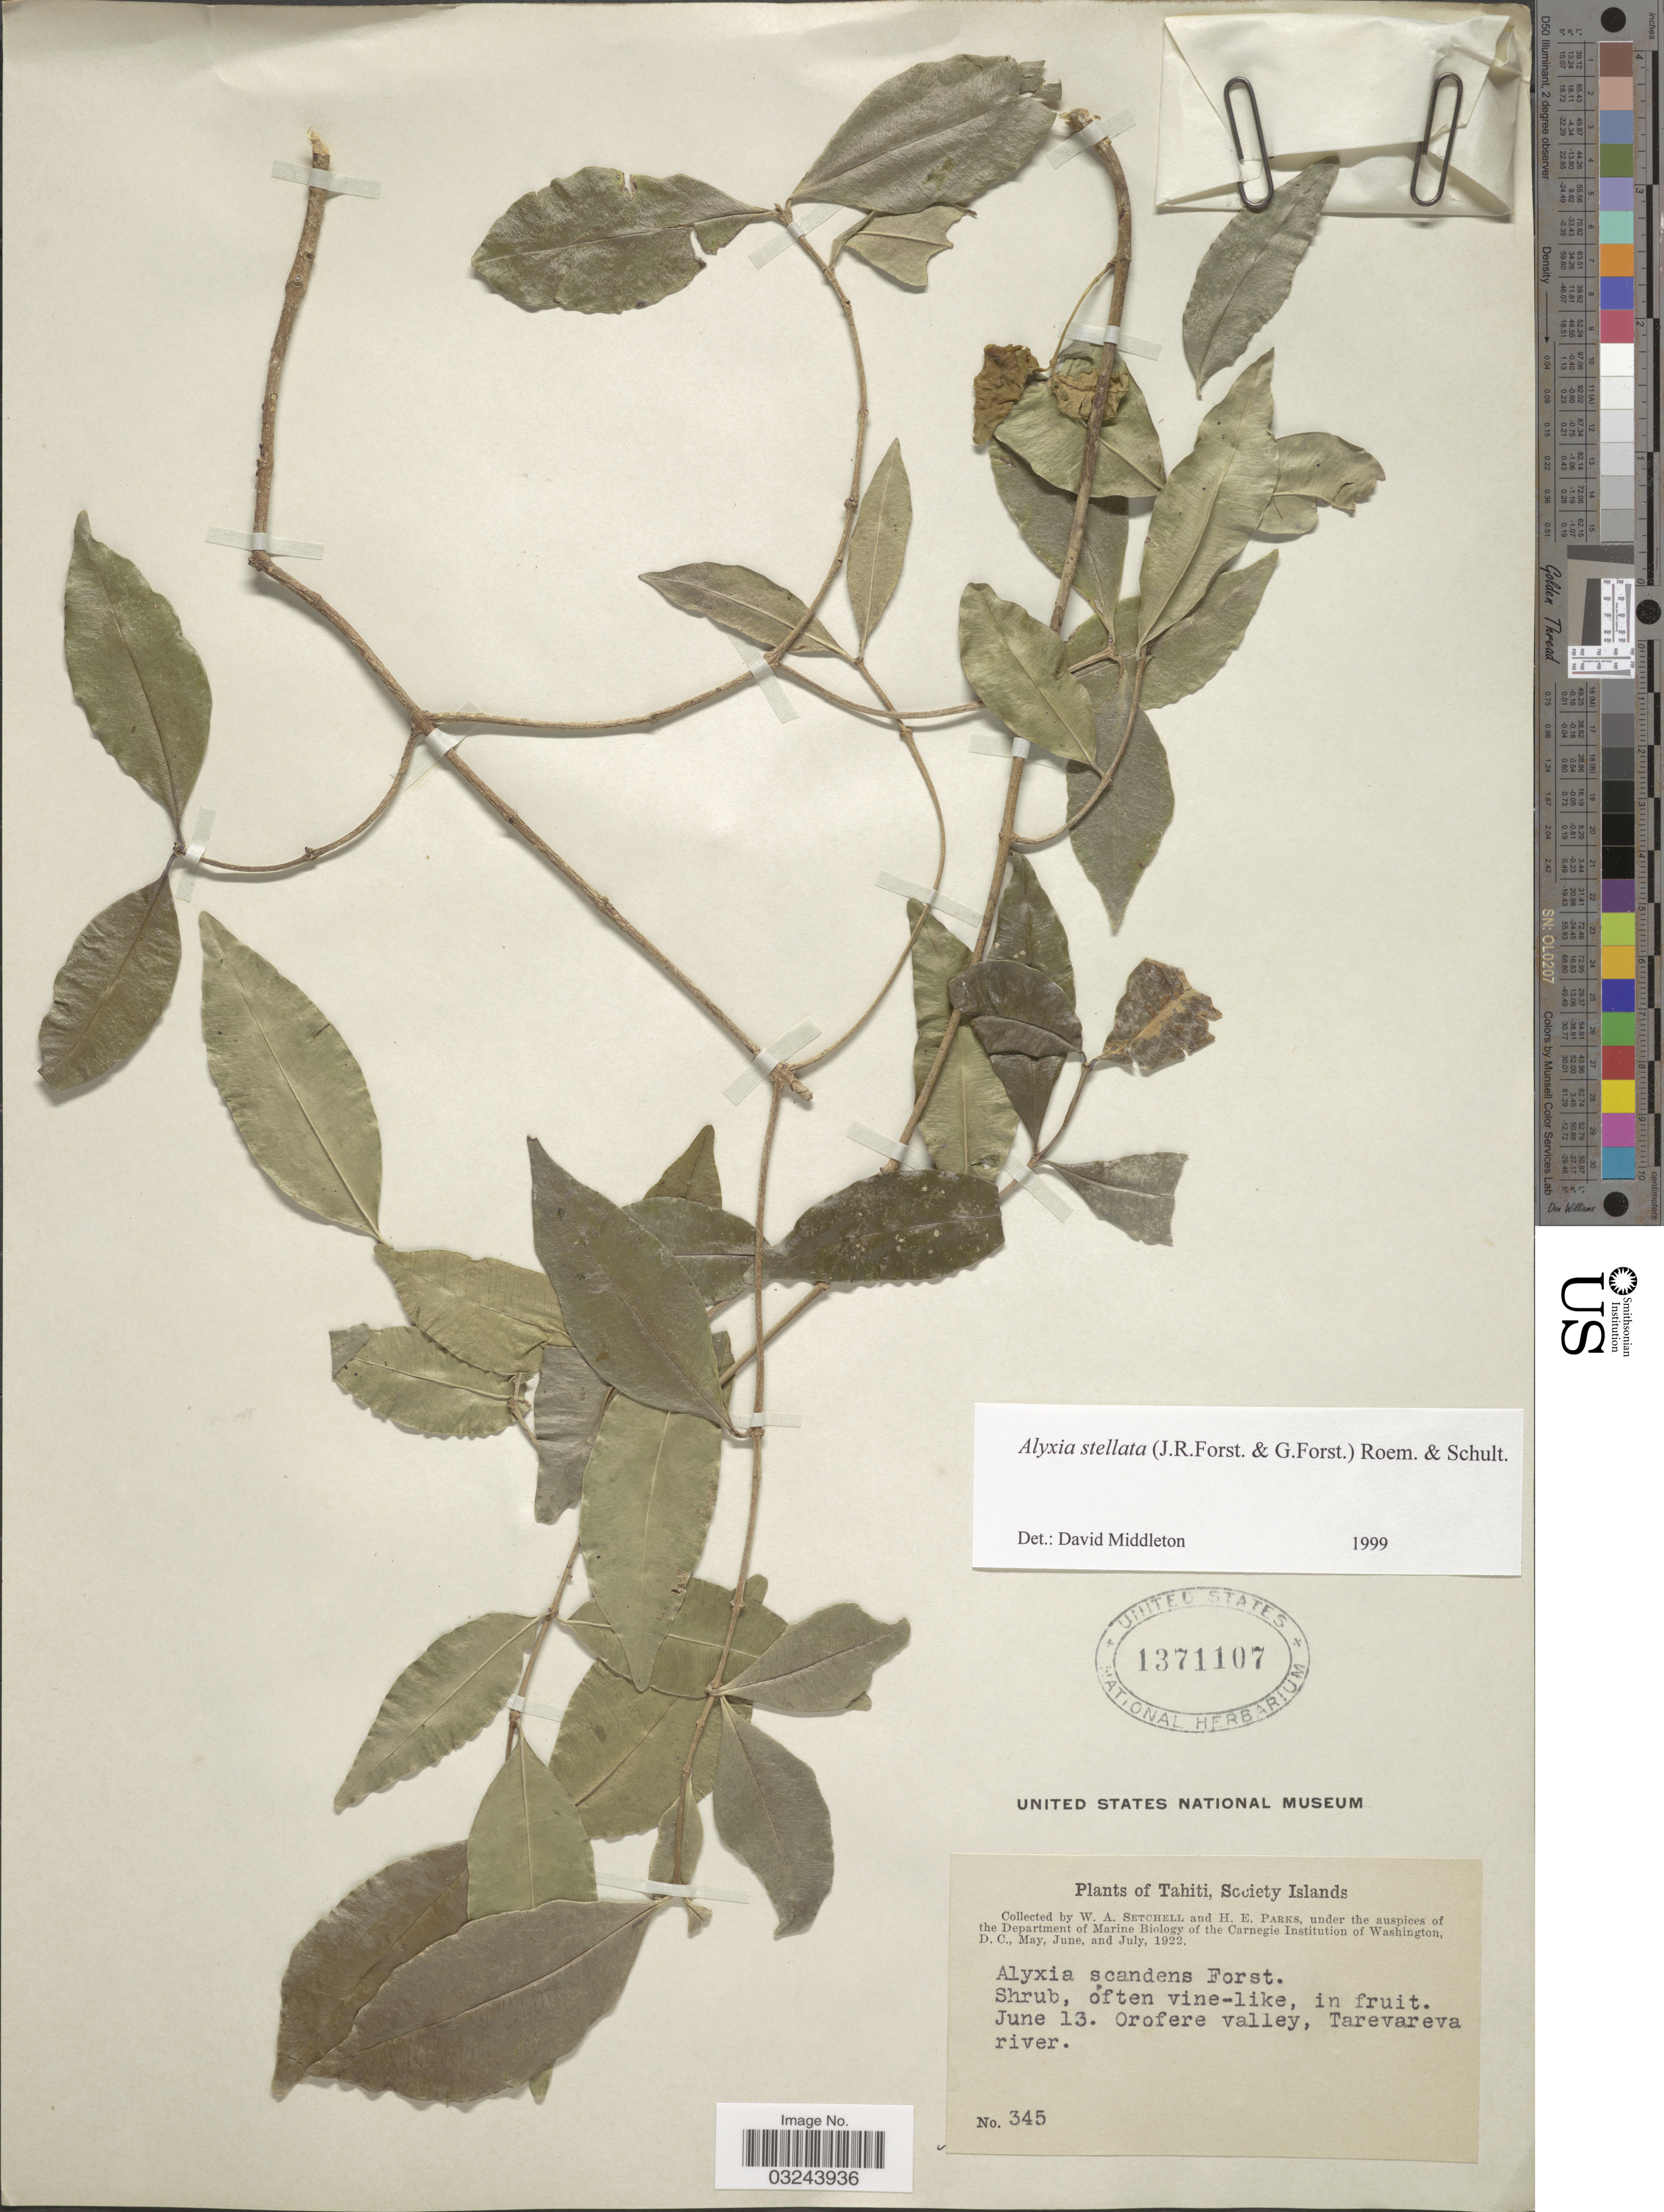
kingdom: Plantae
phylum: Tracheophyta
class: Magnoliopsida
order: Gentianales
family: Apocynaceae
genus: Alyxia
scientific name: Alyxia stellata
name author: (J.R. Forst. & G. Forst.) Roem. & Schult.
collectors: W. Setchell & H. E. Parks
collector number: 345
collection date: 1922-06-13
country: French Polynesia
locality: Tahiti, Society Islands. Orofere valley, Tarevareva river.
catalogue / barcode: US 1371107